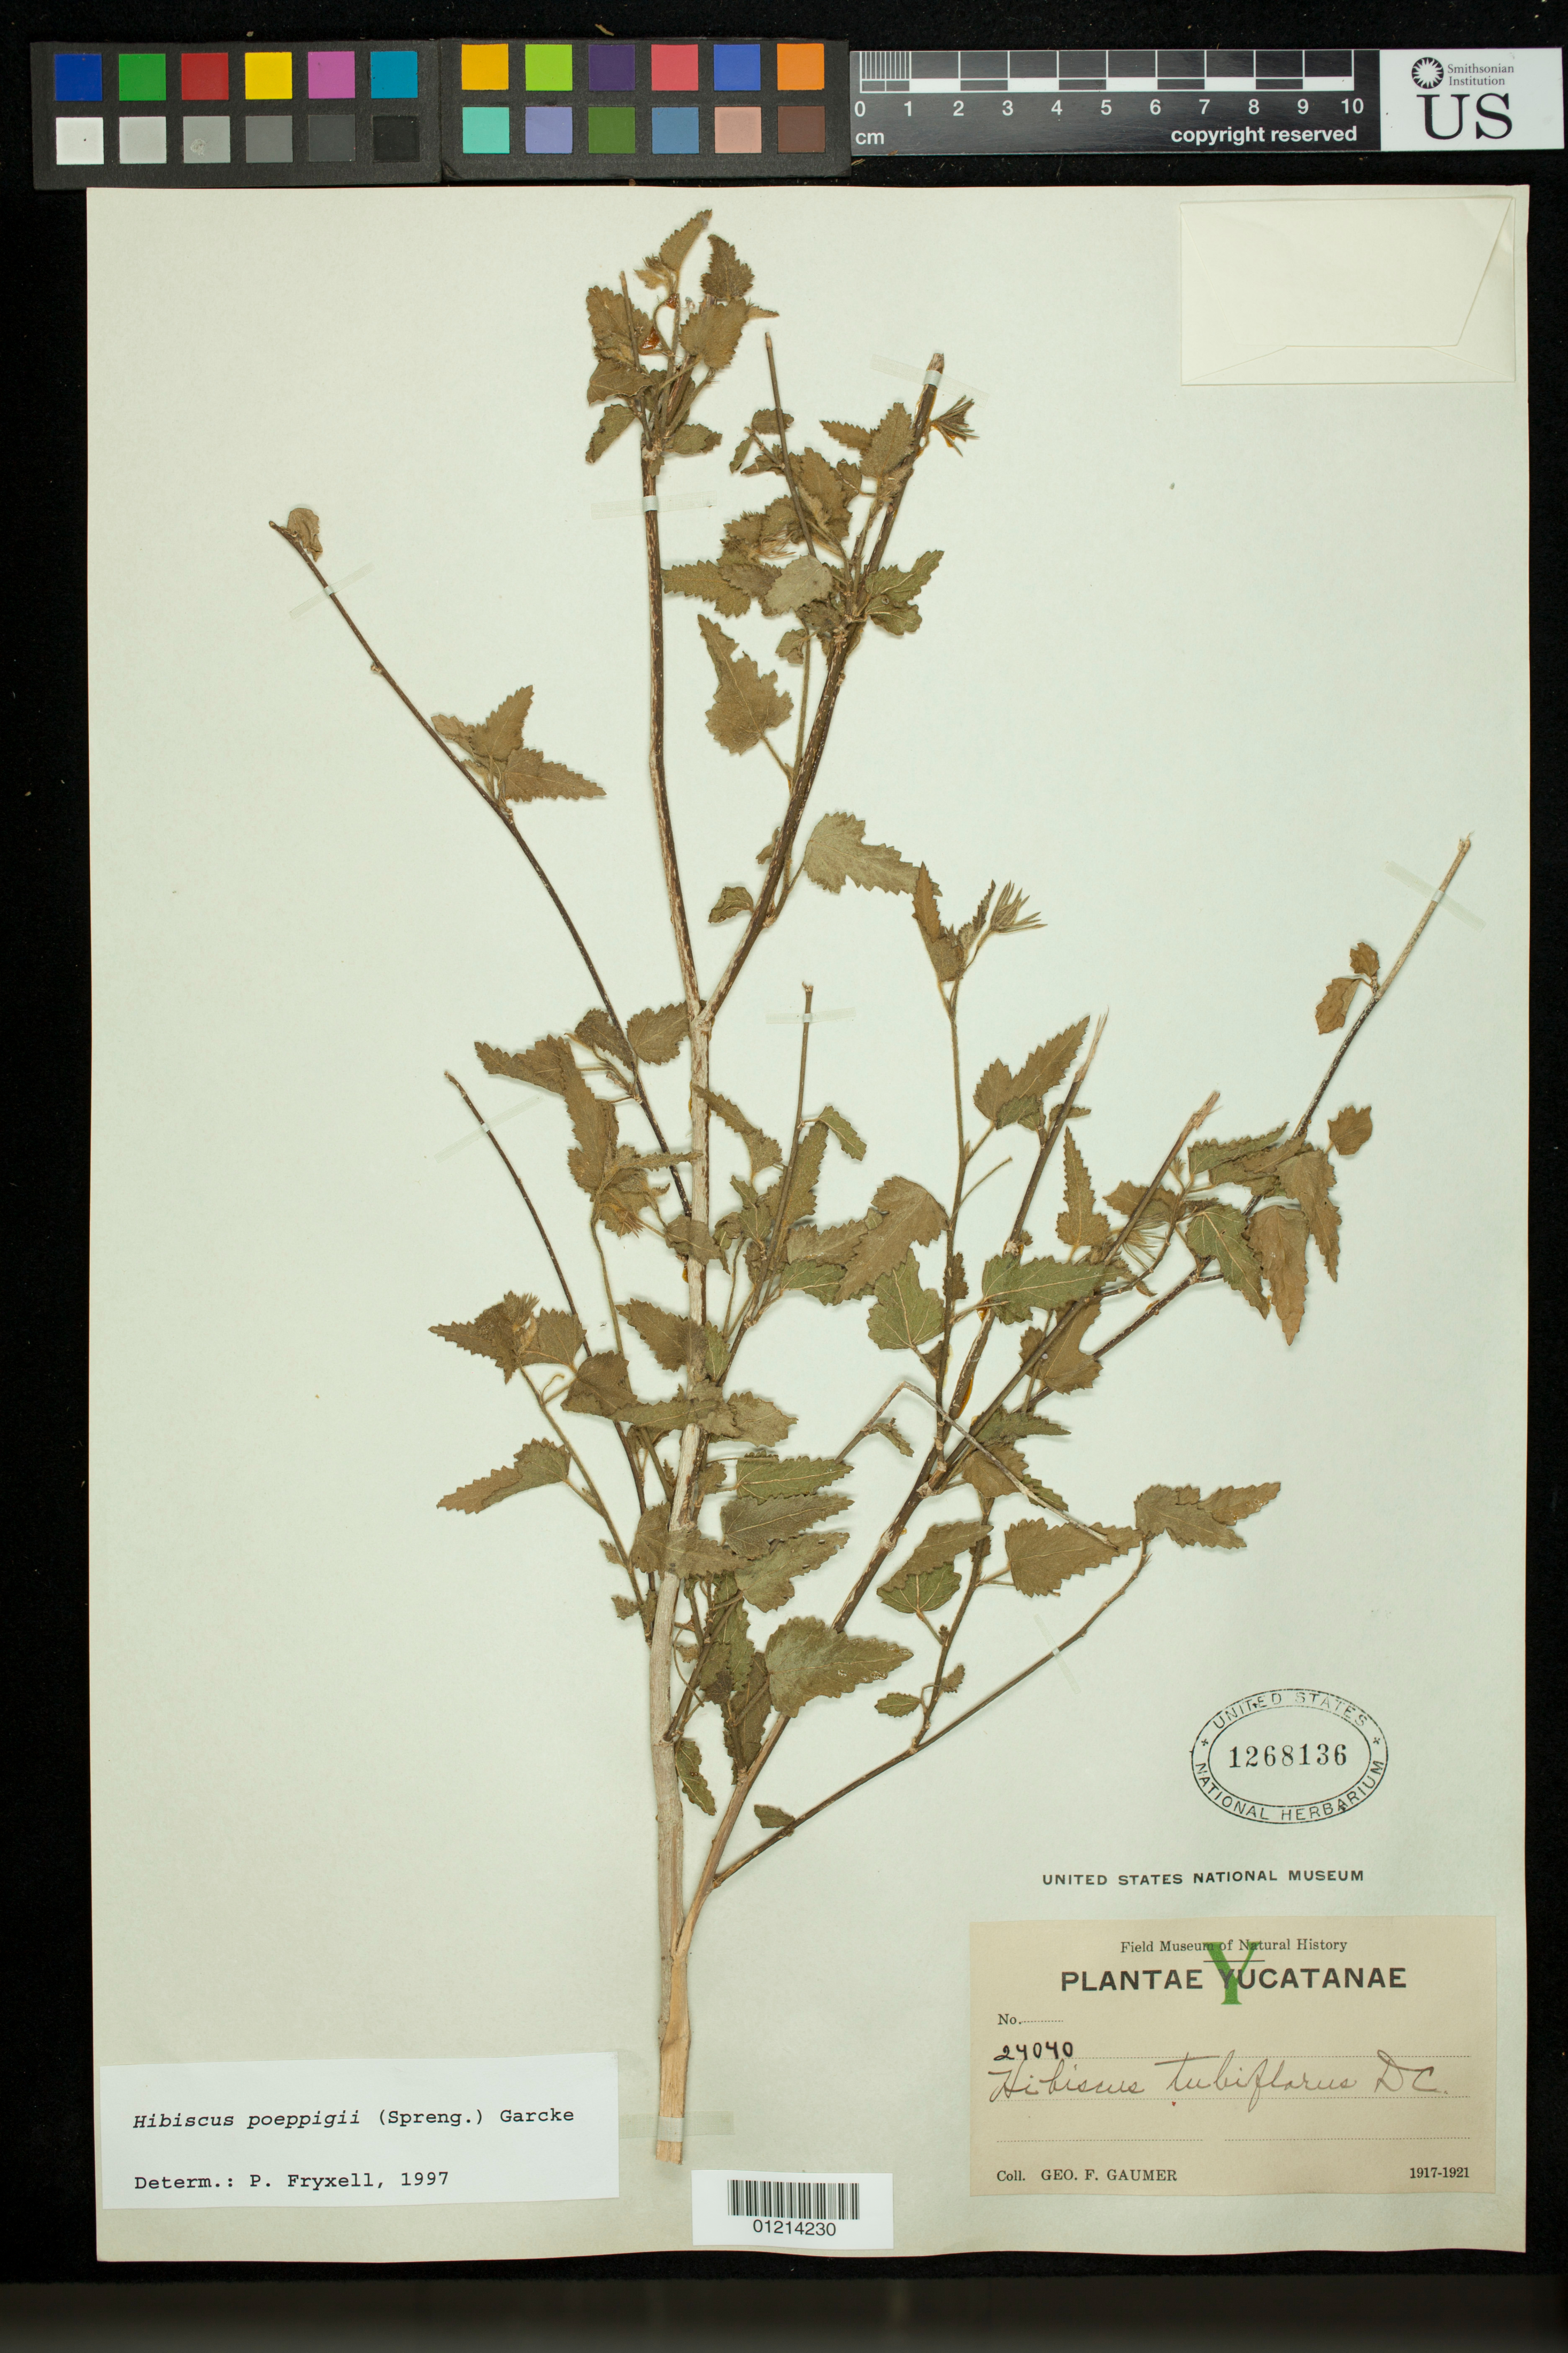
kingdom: Plantae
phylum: Tracheophyta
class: Magnoliopsida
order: Malvales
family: Malvaceae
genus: Hibiscus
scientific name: Hibiscus poeppigii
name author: (Spreng.) Garcke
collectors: G. F. Gaumer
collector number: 24040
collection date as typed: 1917/1921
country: Mexico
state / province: Yucatán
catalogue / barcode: US 1268136